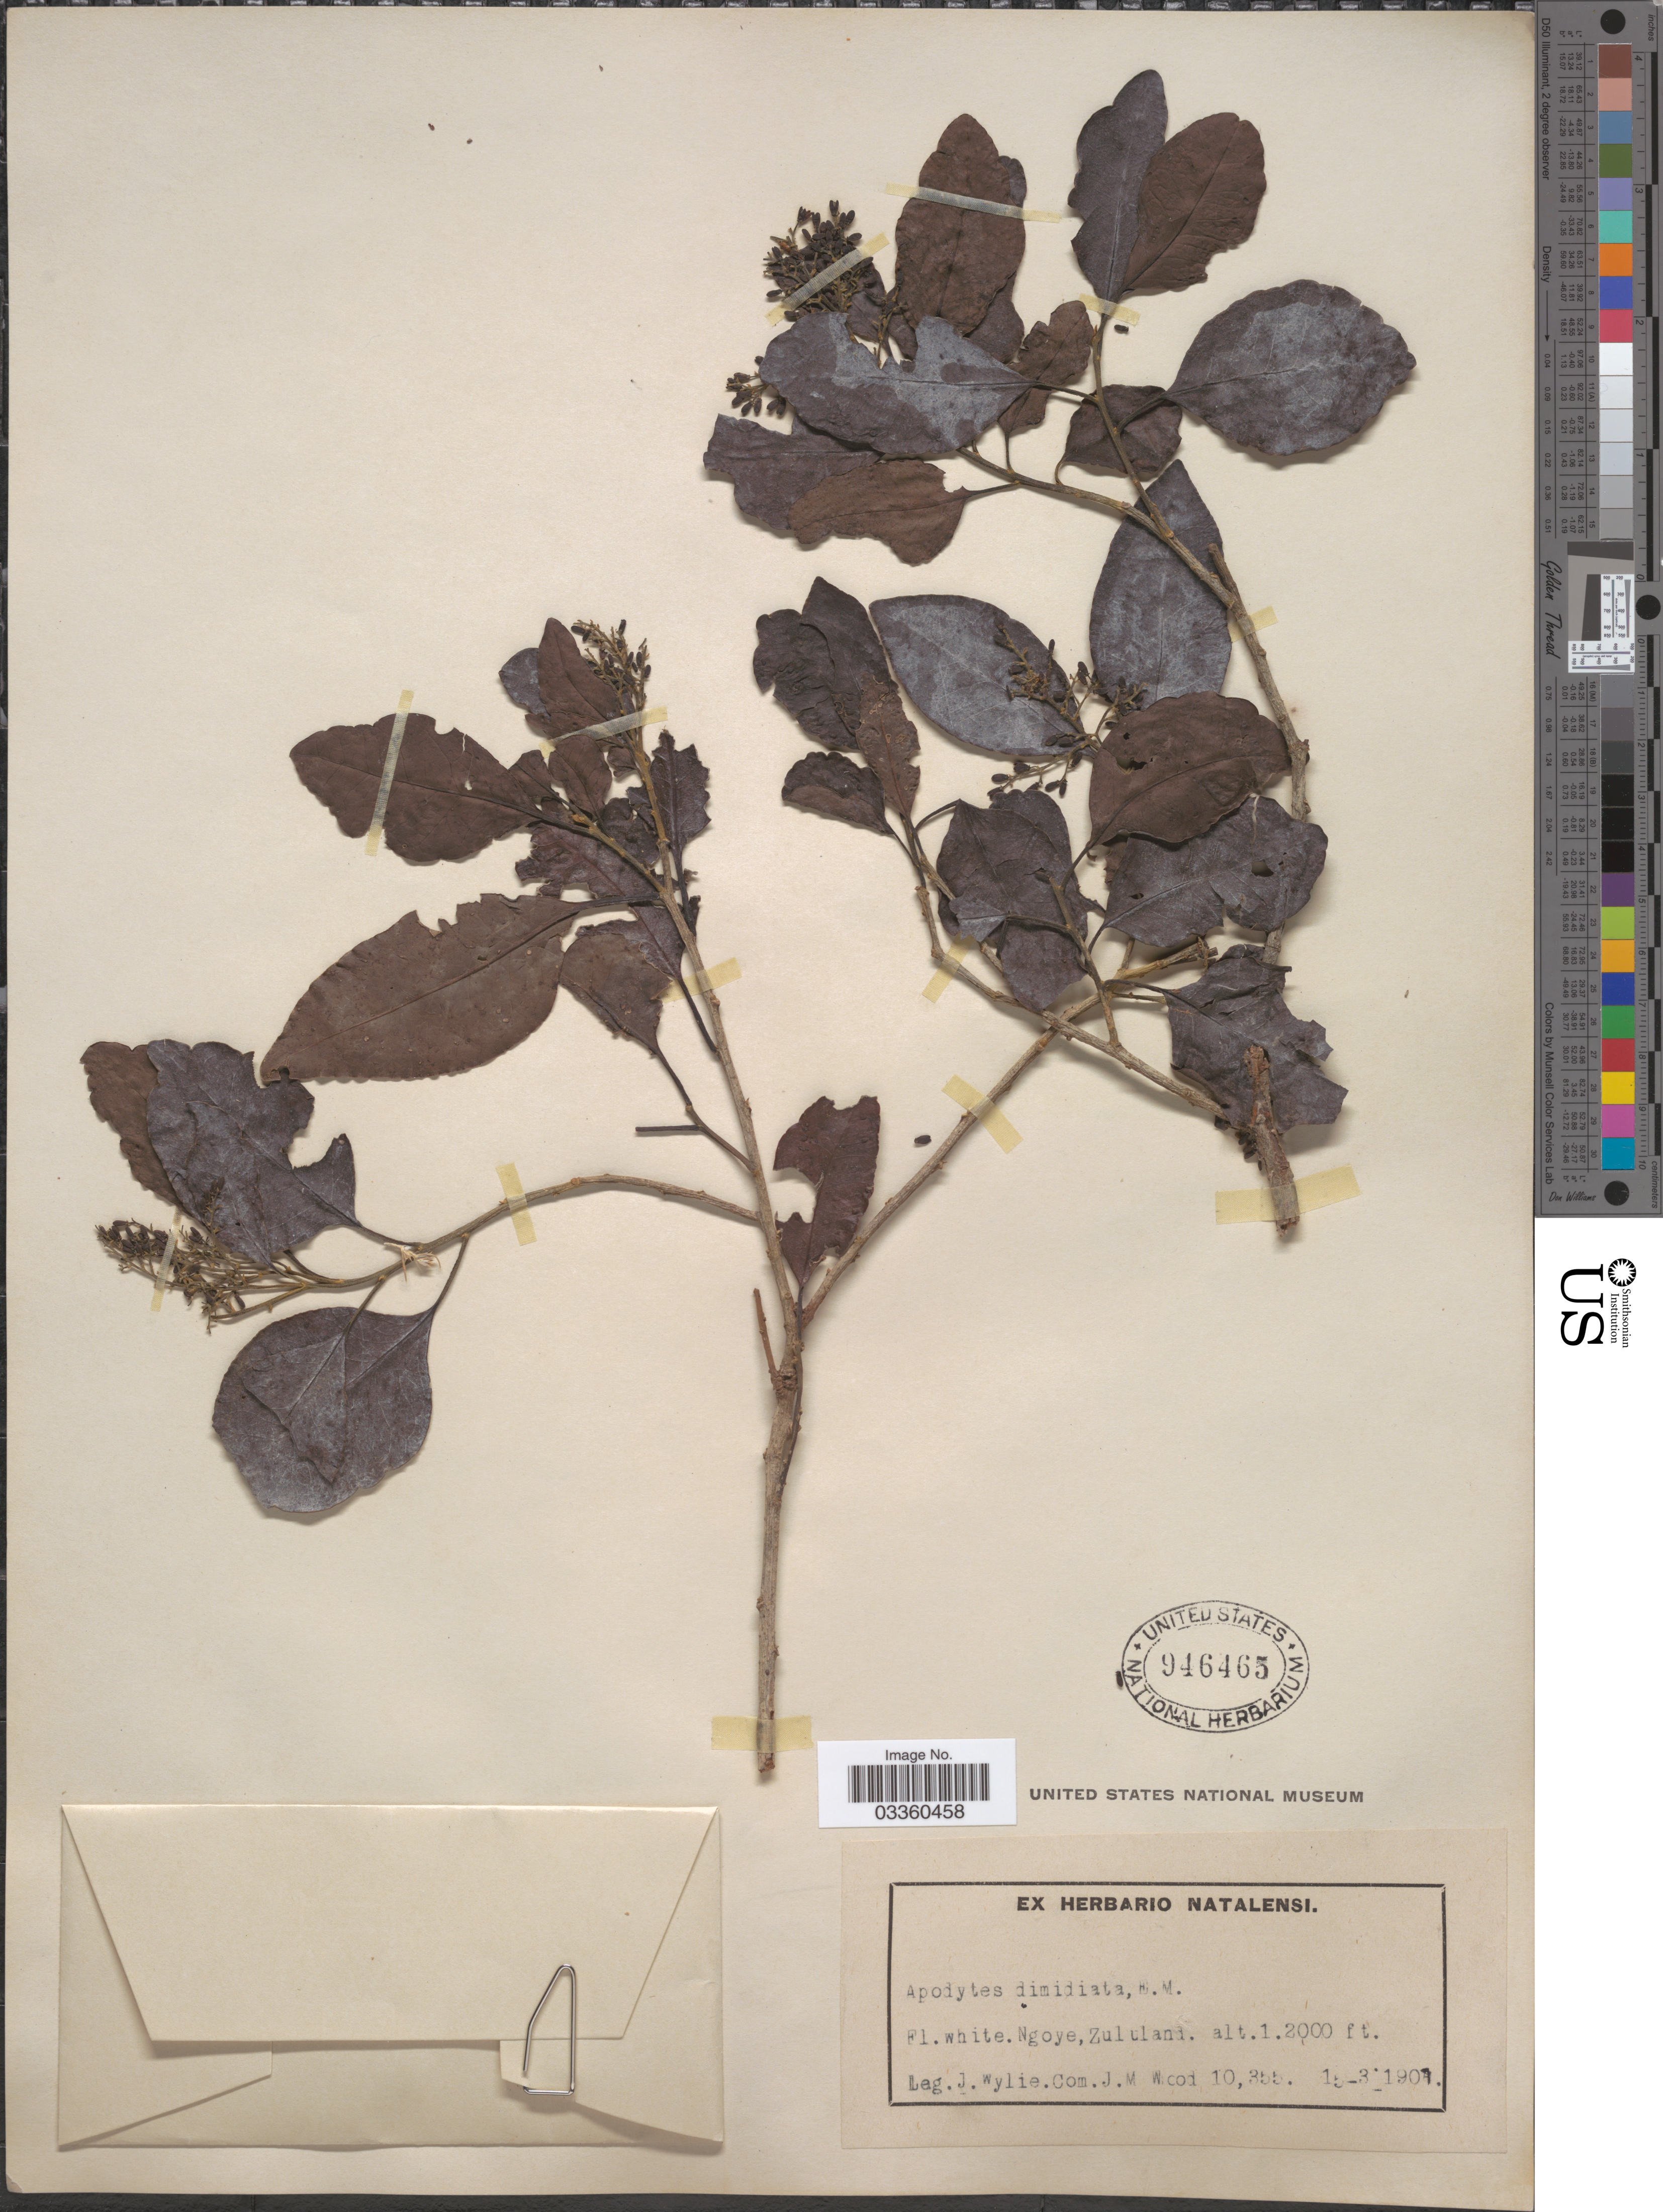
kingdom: Plantae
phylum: Tracheophyta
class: Magnoliopsida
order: Metteniusales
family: Metteniusaceae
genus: Apodytes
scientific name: Apodytes dimidiata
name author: E. Mey. ex Arn.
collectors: J. Wylie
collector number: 10355*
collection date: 1907-03-15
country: South Africa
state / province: KwaZulu-Natal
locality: Ngoye, Zululand.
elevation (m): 3658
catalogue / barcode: US 946465